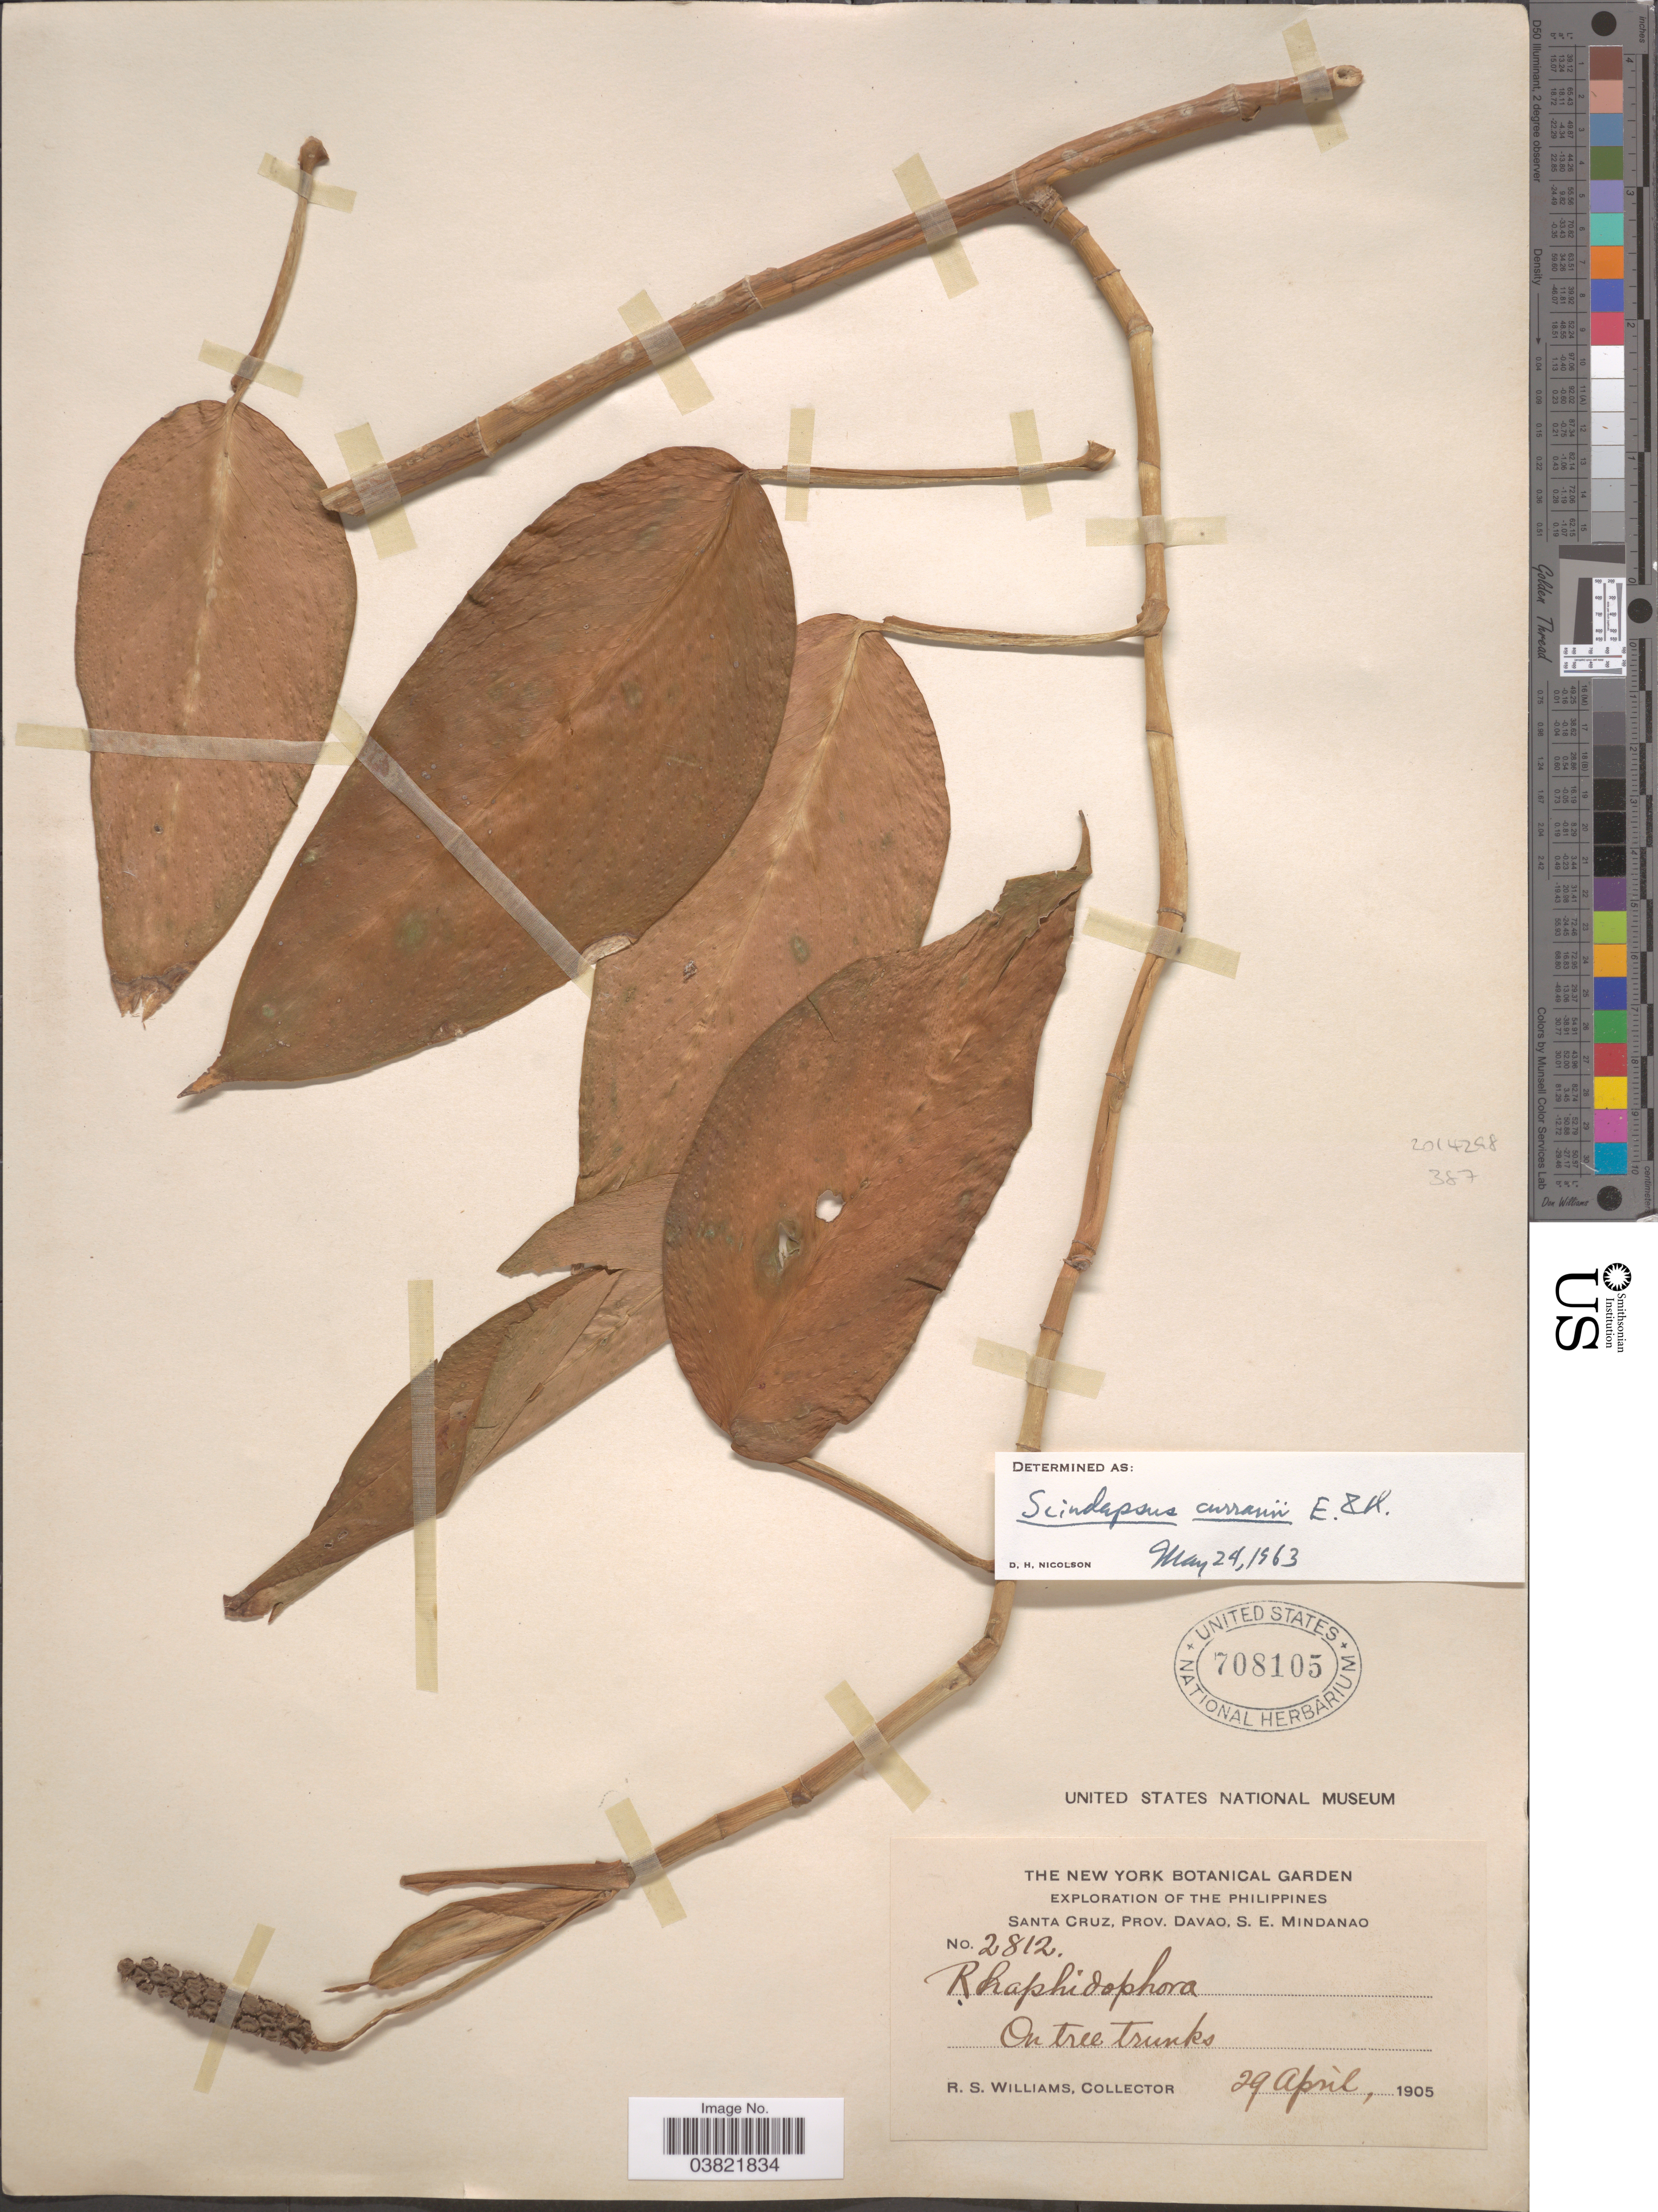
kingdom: Plantae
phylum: Tracheophyta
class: Liliopsida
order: Alismatales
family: Araceae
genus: Scindapsus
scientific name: Scindapsus curranii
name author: Engl. & K. Krause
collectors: R. S. Williams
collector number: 2812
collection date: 1905-04-29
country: Philippines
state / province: Davao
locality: Santa Cruz, Prov. Davao, S. E. Mindanao.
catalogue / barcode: US 708105